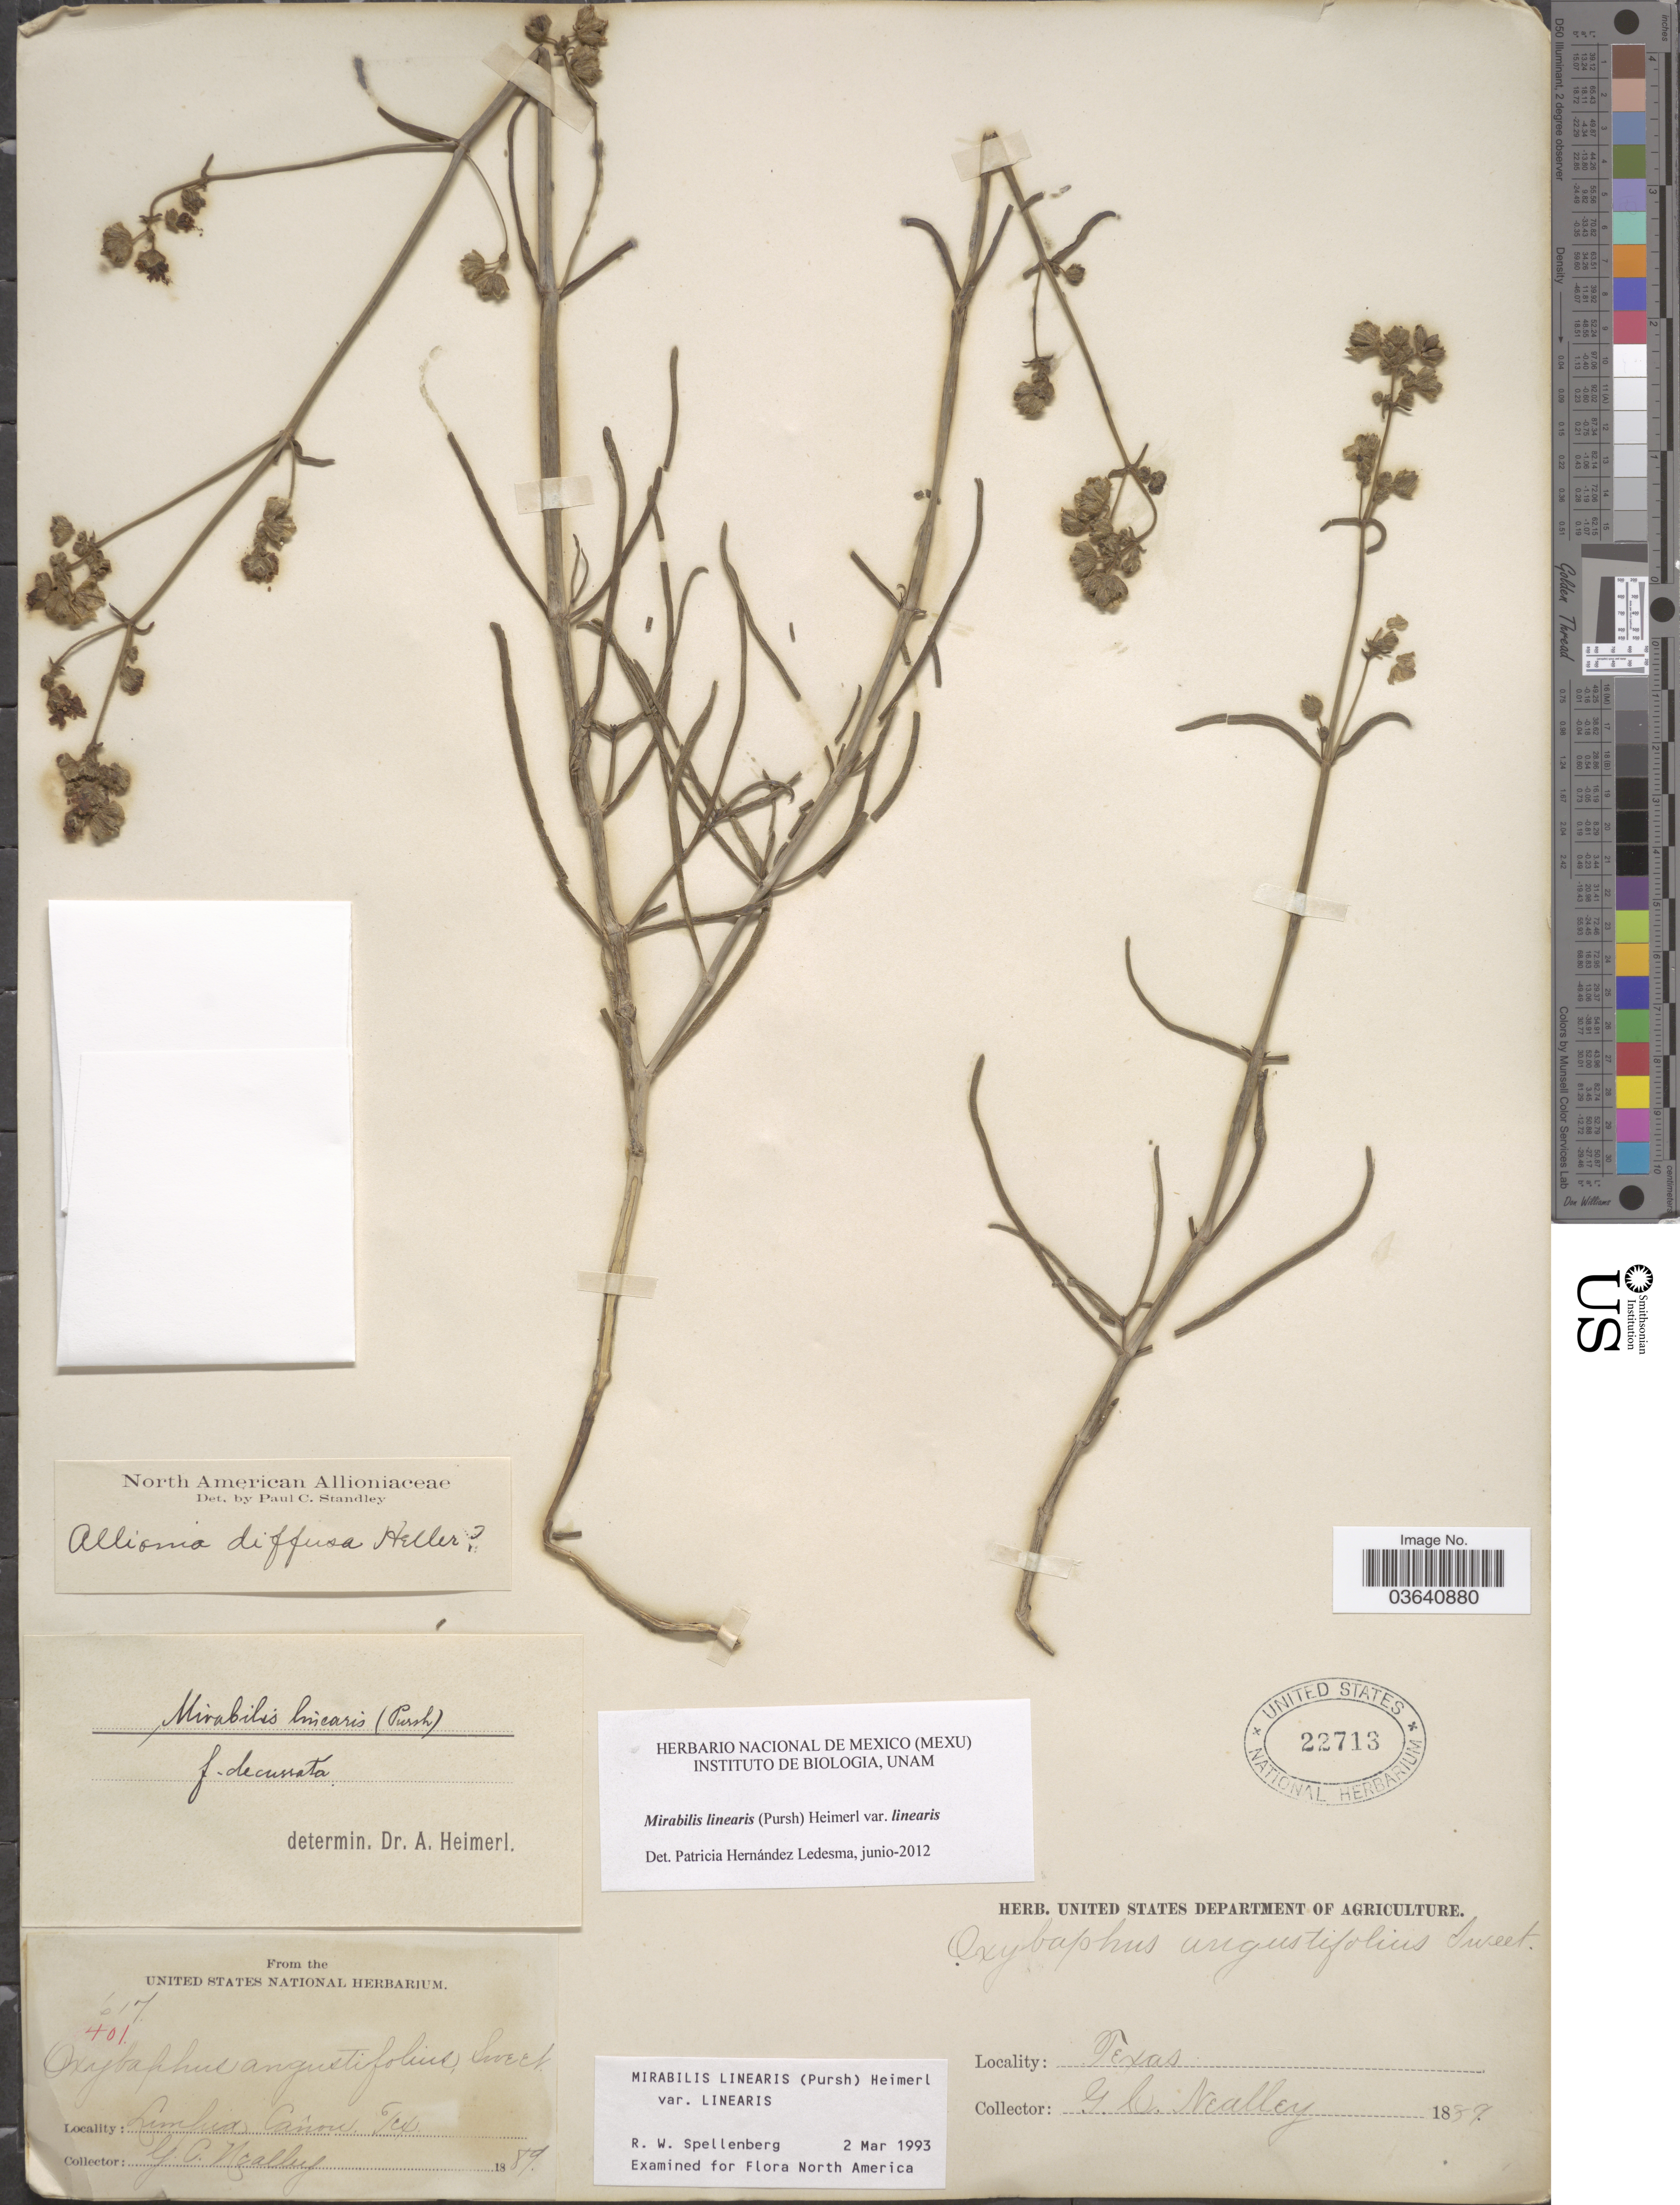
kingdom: Plantae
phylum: Tracheophyta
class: Magnoliopsida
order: Caryophyllales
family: Nyctaginaceae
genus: Mirabilis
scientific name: Mirabilis linearis var. linearis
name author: (Pursh) Heimerl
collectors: G. C. Nealley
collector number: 617/401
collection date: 1889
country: United States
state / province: Texas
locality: Limpia Cañon.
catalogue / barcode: US 22713